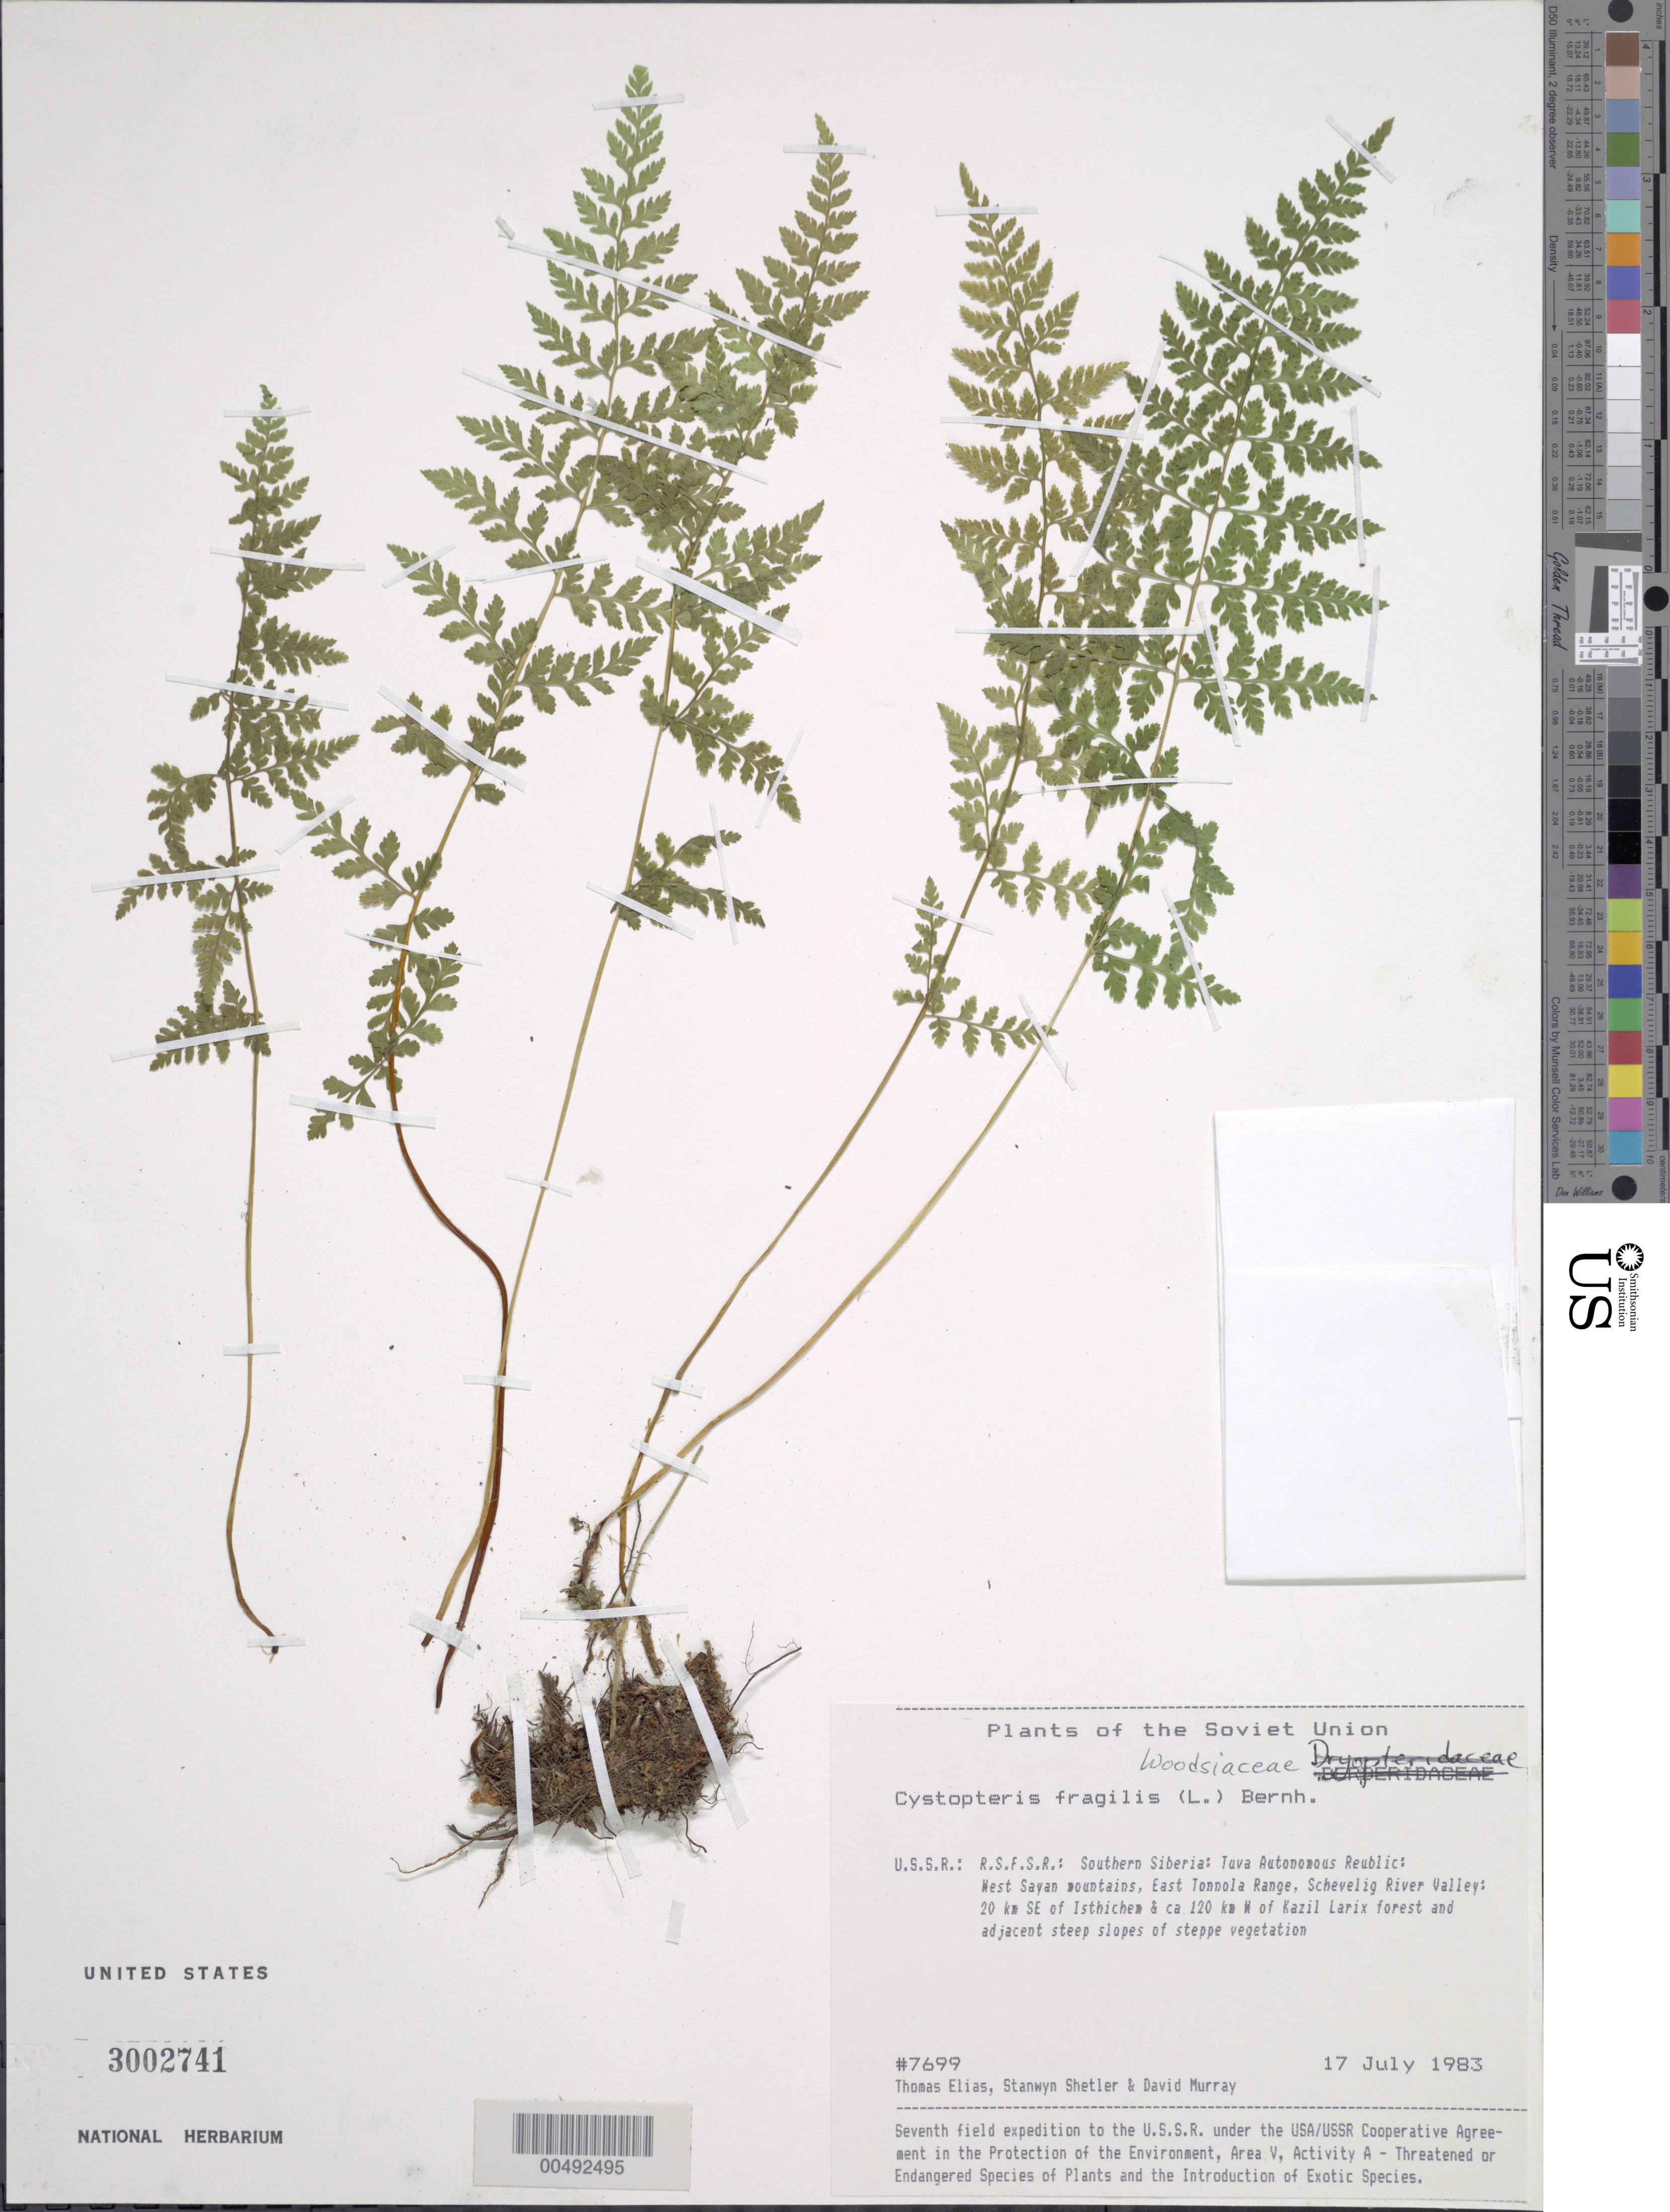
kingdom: Plantae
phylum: Tracheophyta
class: Polypodiopsida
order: Polypodiales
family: Cystopteridaceae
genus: Cystopteris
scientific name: Cystopteris fragilis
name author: (L.) Bernh.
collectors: T. Elias, S. Shetler & D. F. Murray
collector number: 7699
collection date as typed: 17 Jul 1983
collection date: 1983-07-17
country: Russian Federation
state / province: Tuva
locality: West Sayan Mountains, E Tonnola [Tannu-Ola Range], Schevelig River Valley, 20 km SE of Isthichem [Ishti-Khem] *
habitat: Larix forest and adjacent steep slopes of steppe vegetation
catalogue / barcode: US 3002741